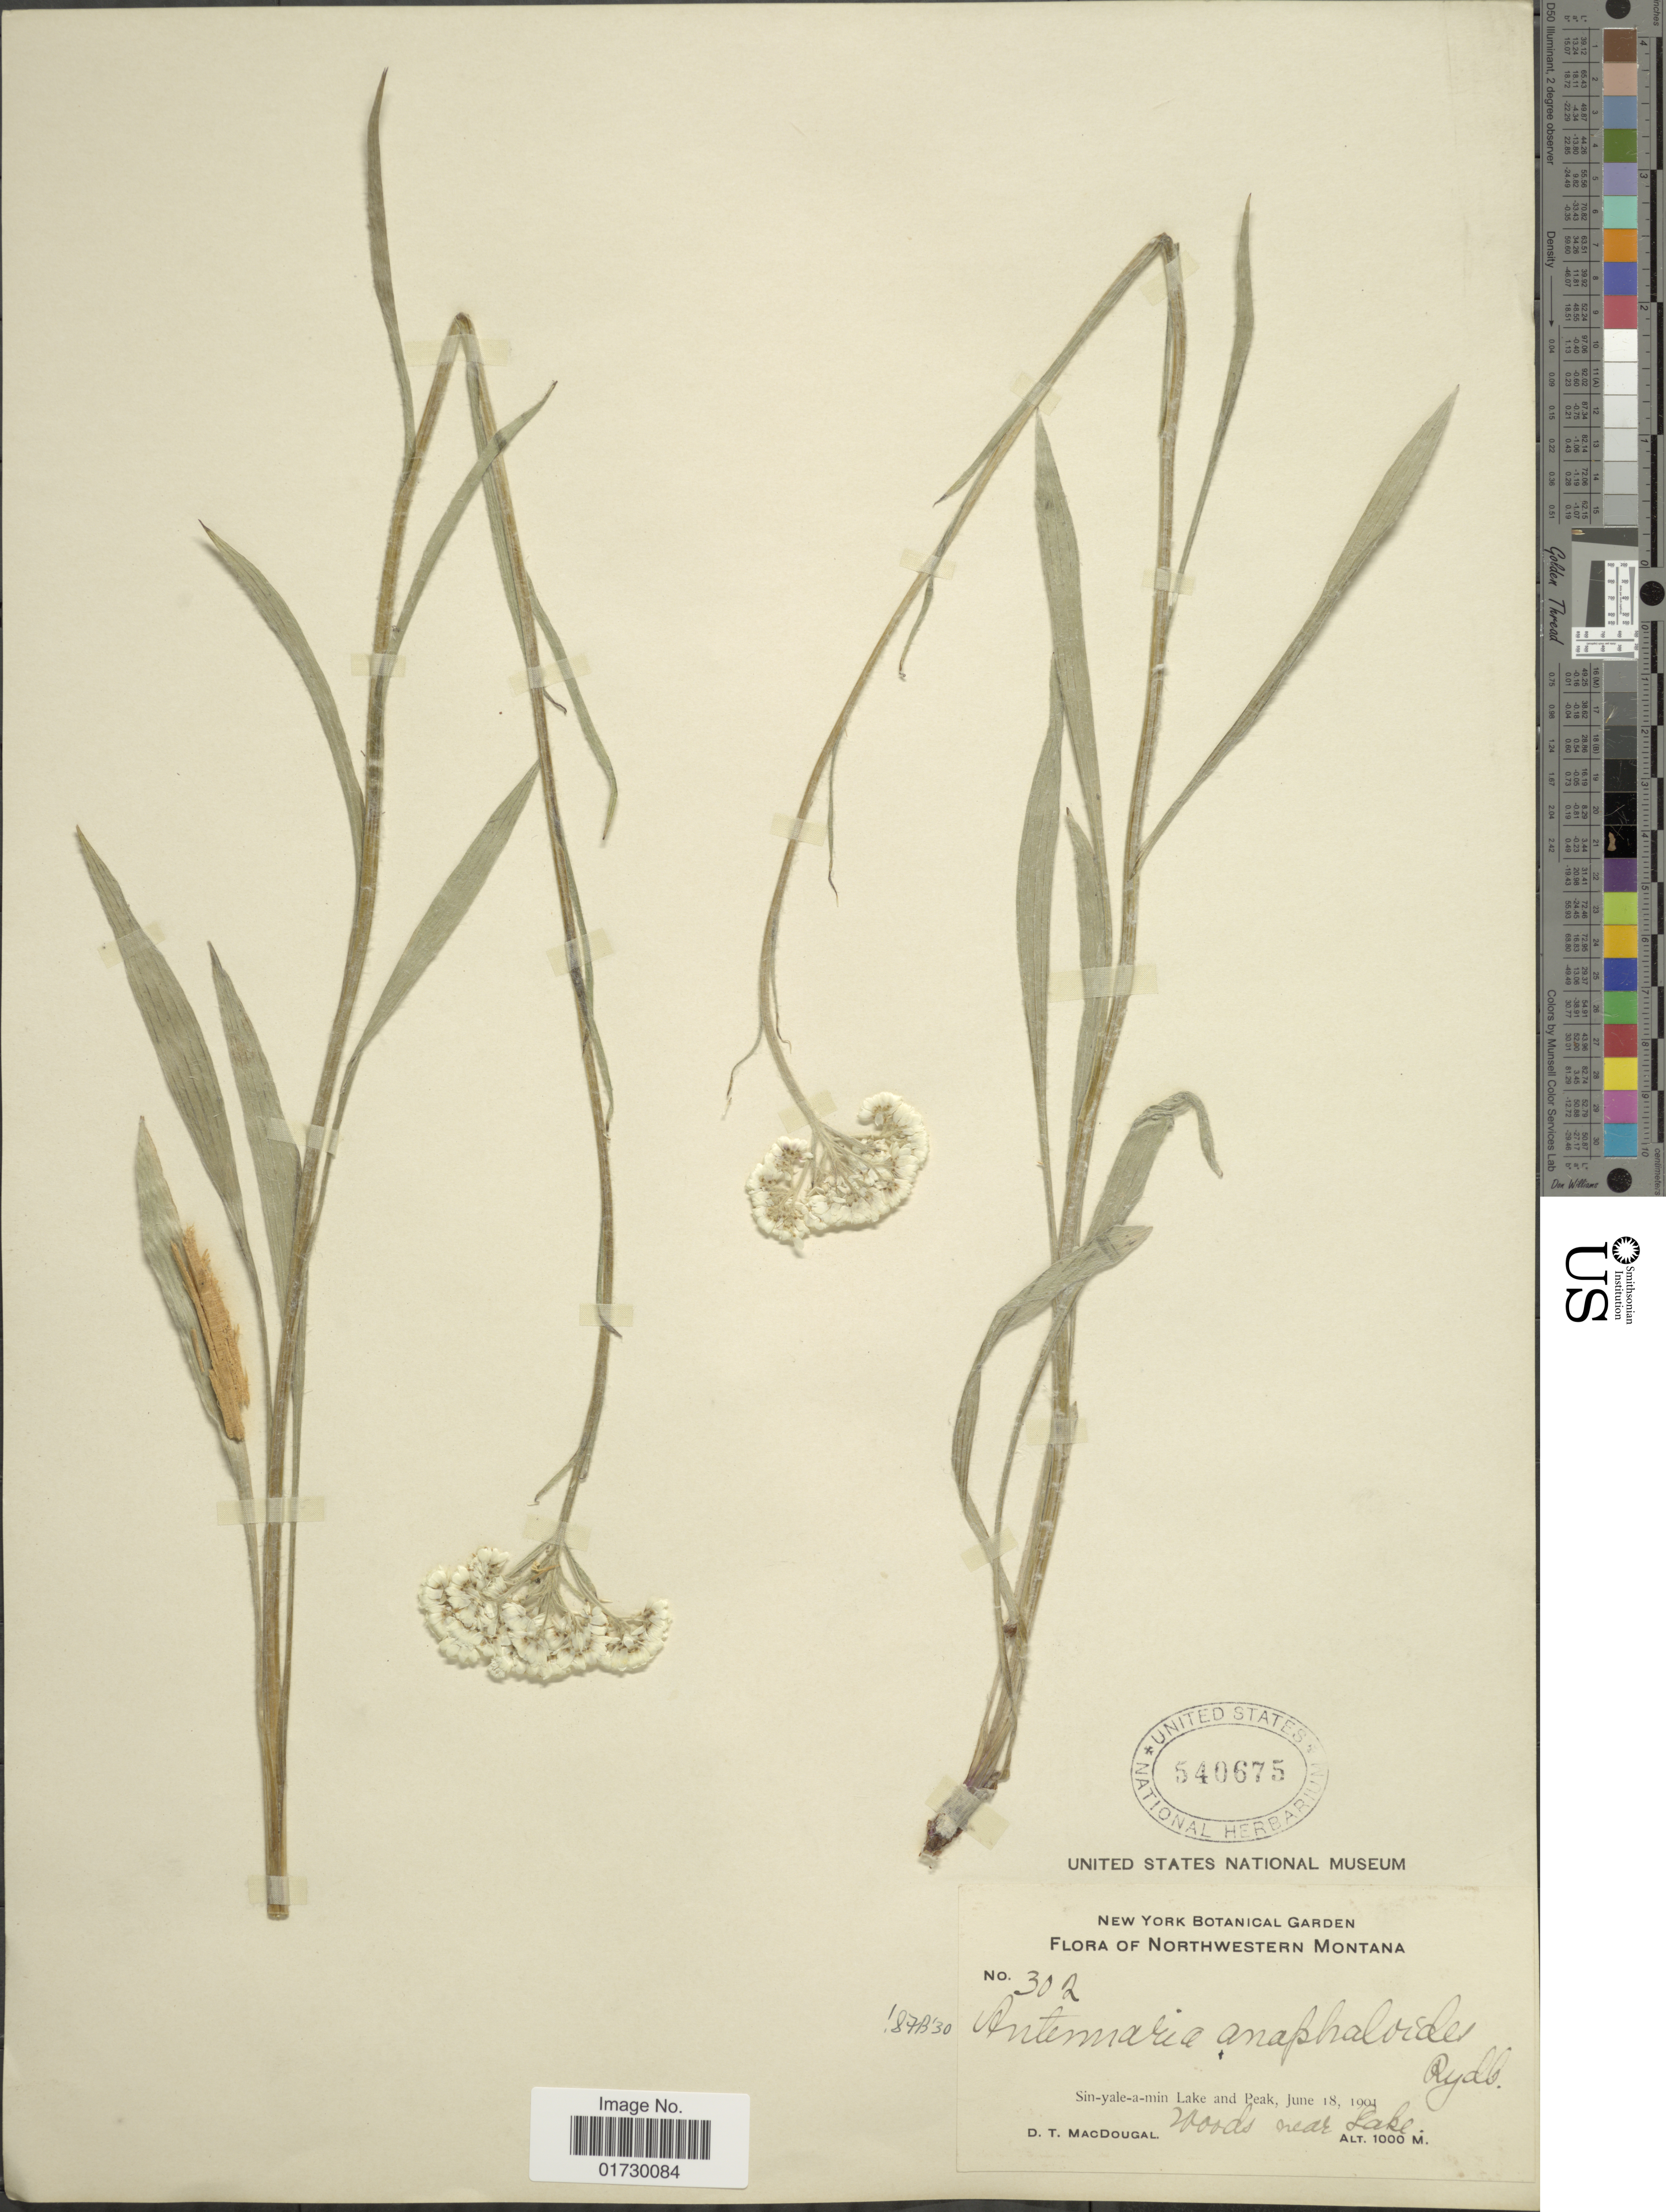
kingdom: Plantae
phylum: Tracheophyta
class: Magnoliopsida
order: Asterales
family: Asteraceae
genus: Antennaria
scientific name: Antennaria anaphaloides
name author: Rydb.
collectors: D. T. MacDougal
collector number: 302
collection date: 1904-06-18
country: United States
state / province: Montana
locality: Northwestern Montana, Sin-yale-a-min and Peak, Woods near Lake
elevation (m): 1000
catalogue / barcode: US 540675